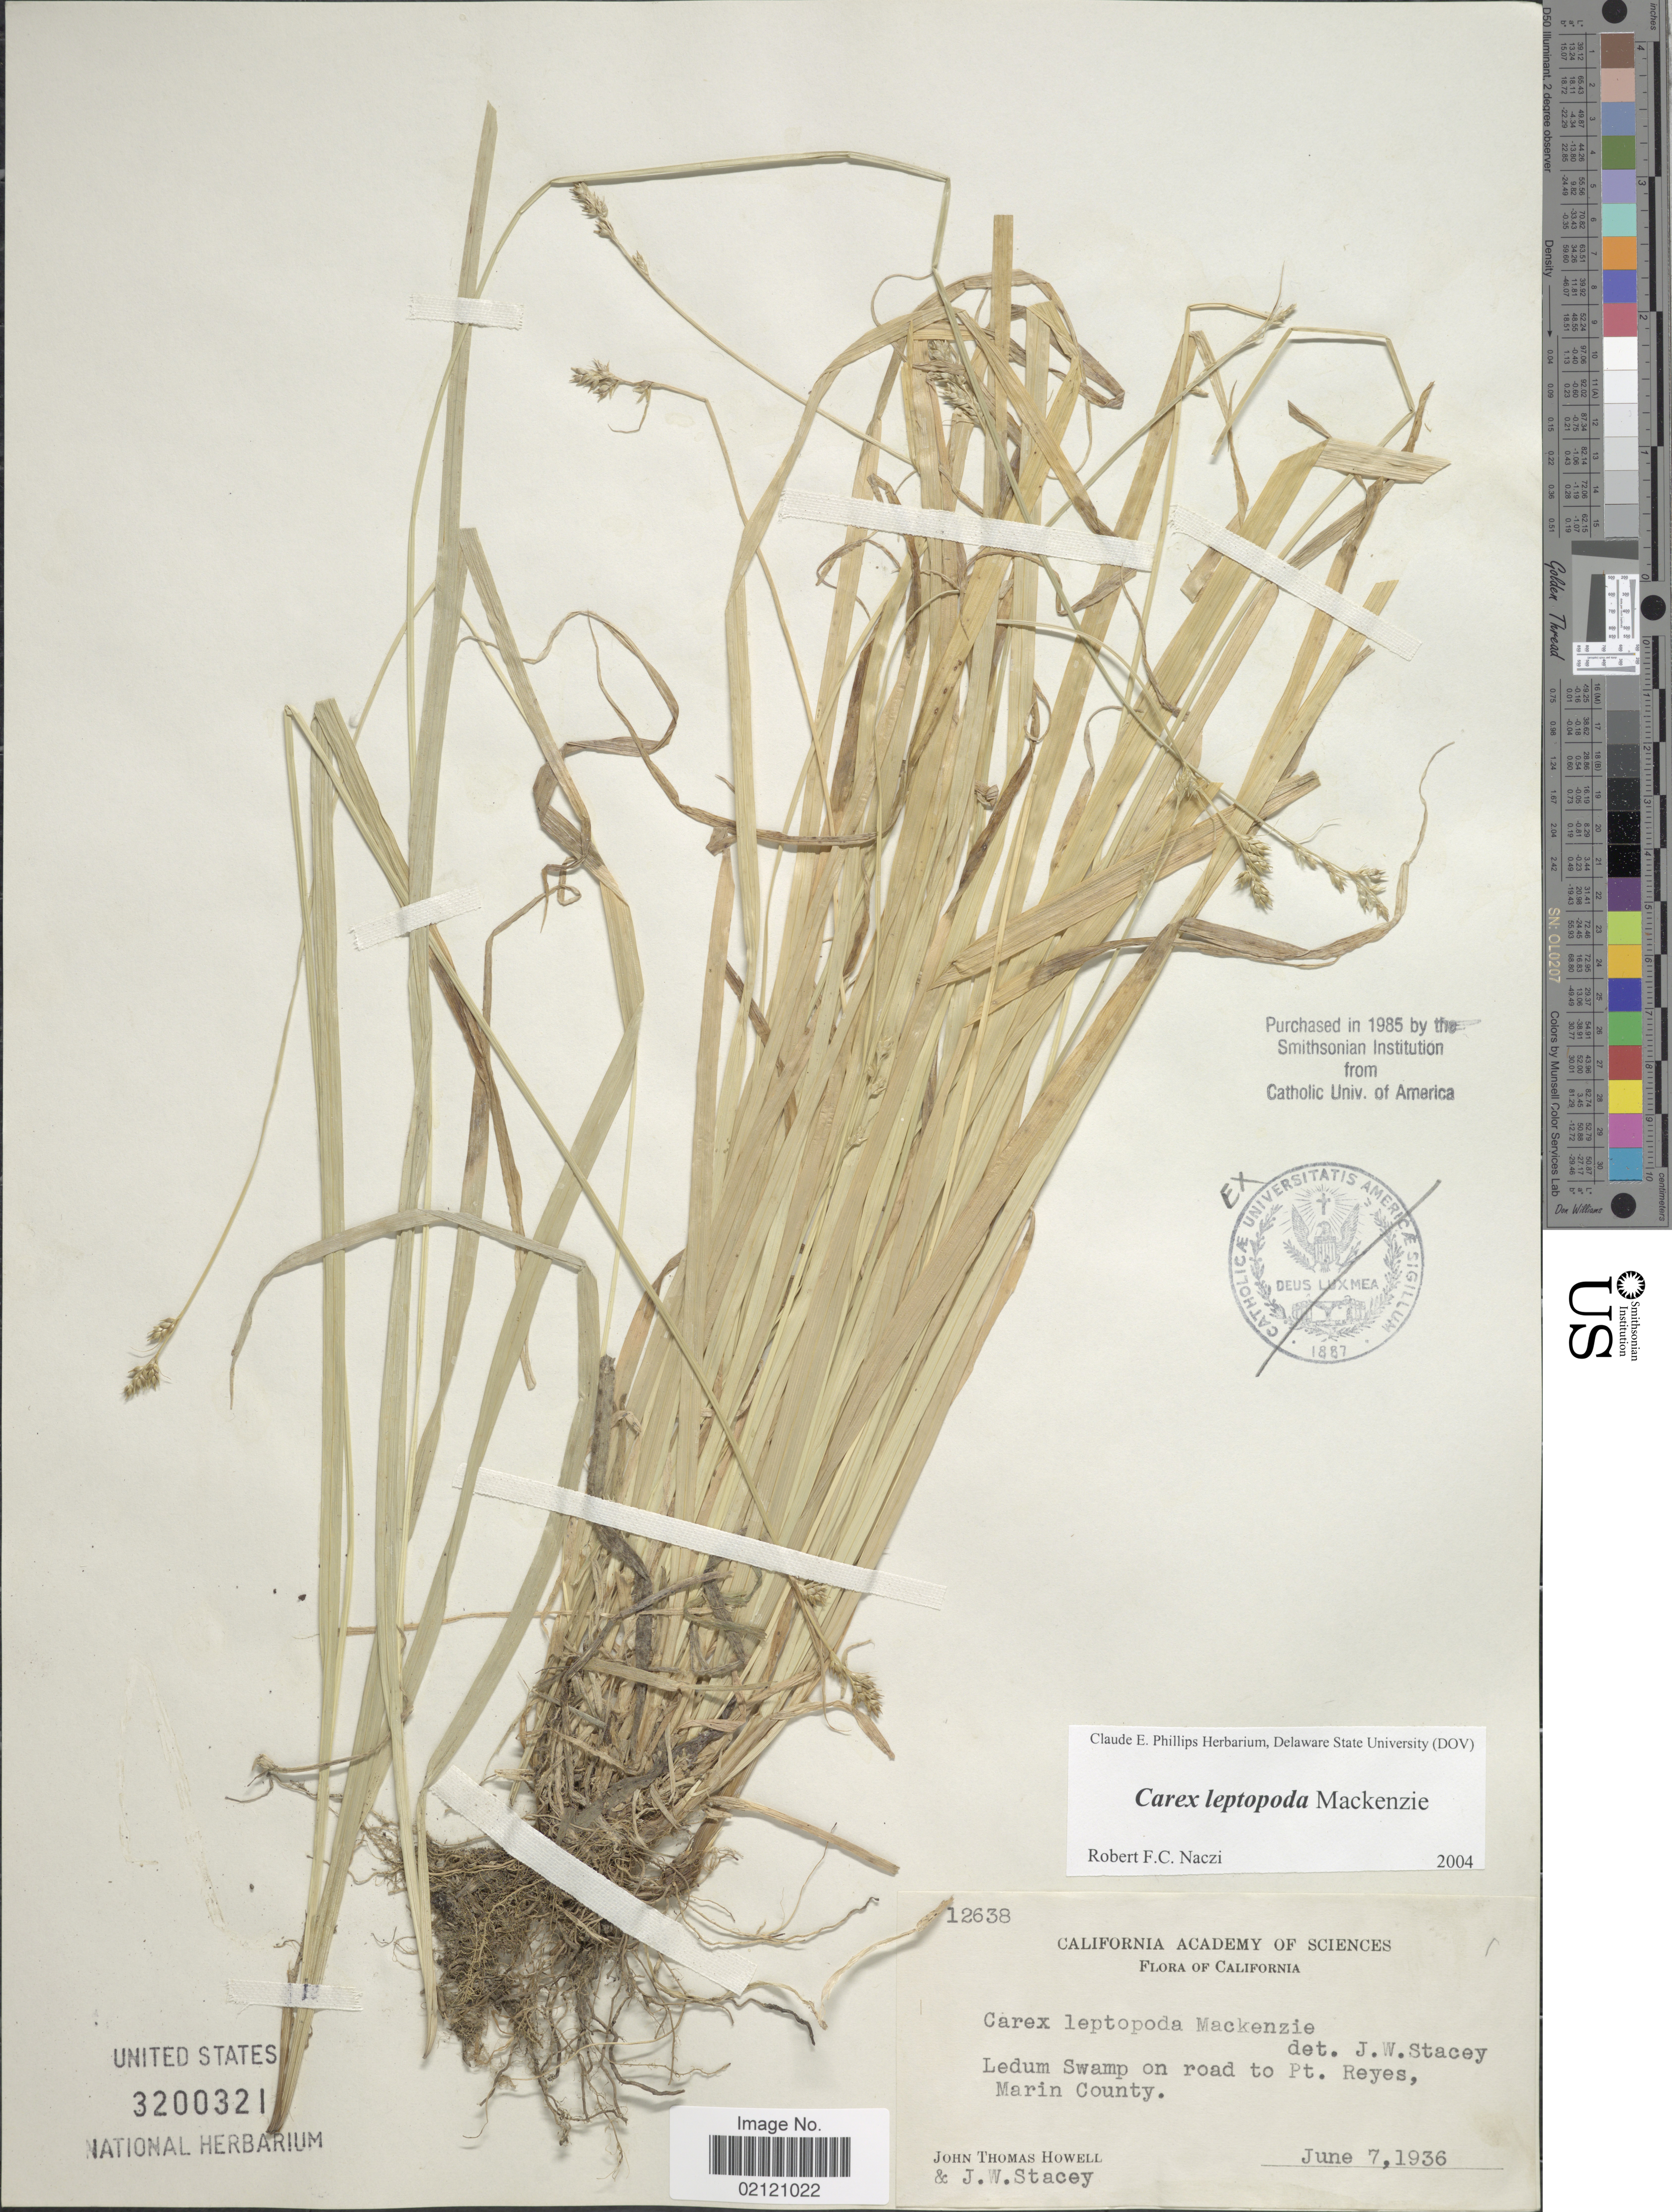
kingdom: Plantae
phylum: Tracheophyta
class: Liliopsida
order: Poales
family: Cyperaceae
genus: Carex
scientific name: Carex leptopoda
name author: Mack.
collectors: J. T. Howell & J. W. Stacey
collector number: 12638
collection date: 1936-06-07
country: United States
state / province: California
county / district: Marin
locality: Ledum swamp on road to Pt. Reyes, Marin County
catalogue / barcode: US 3200321